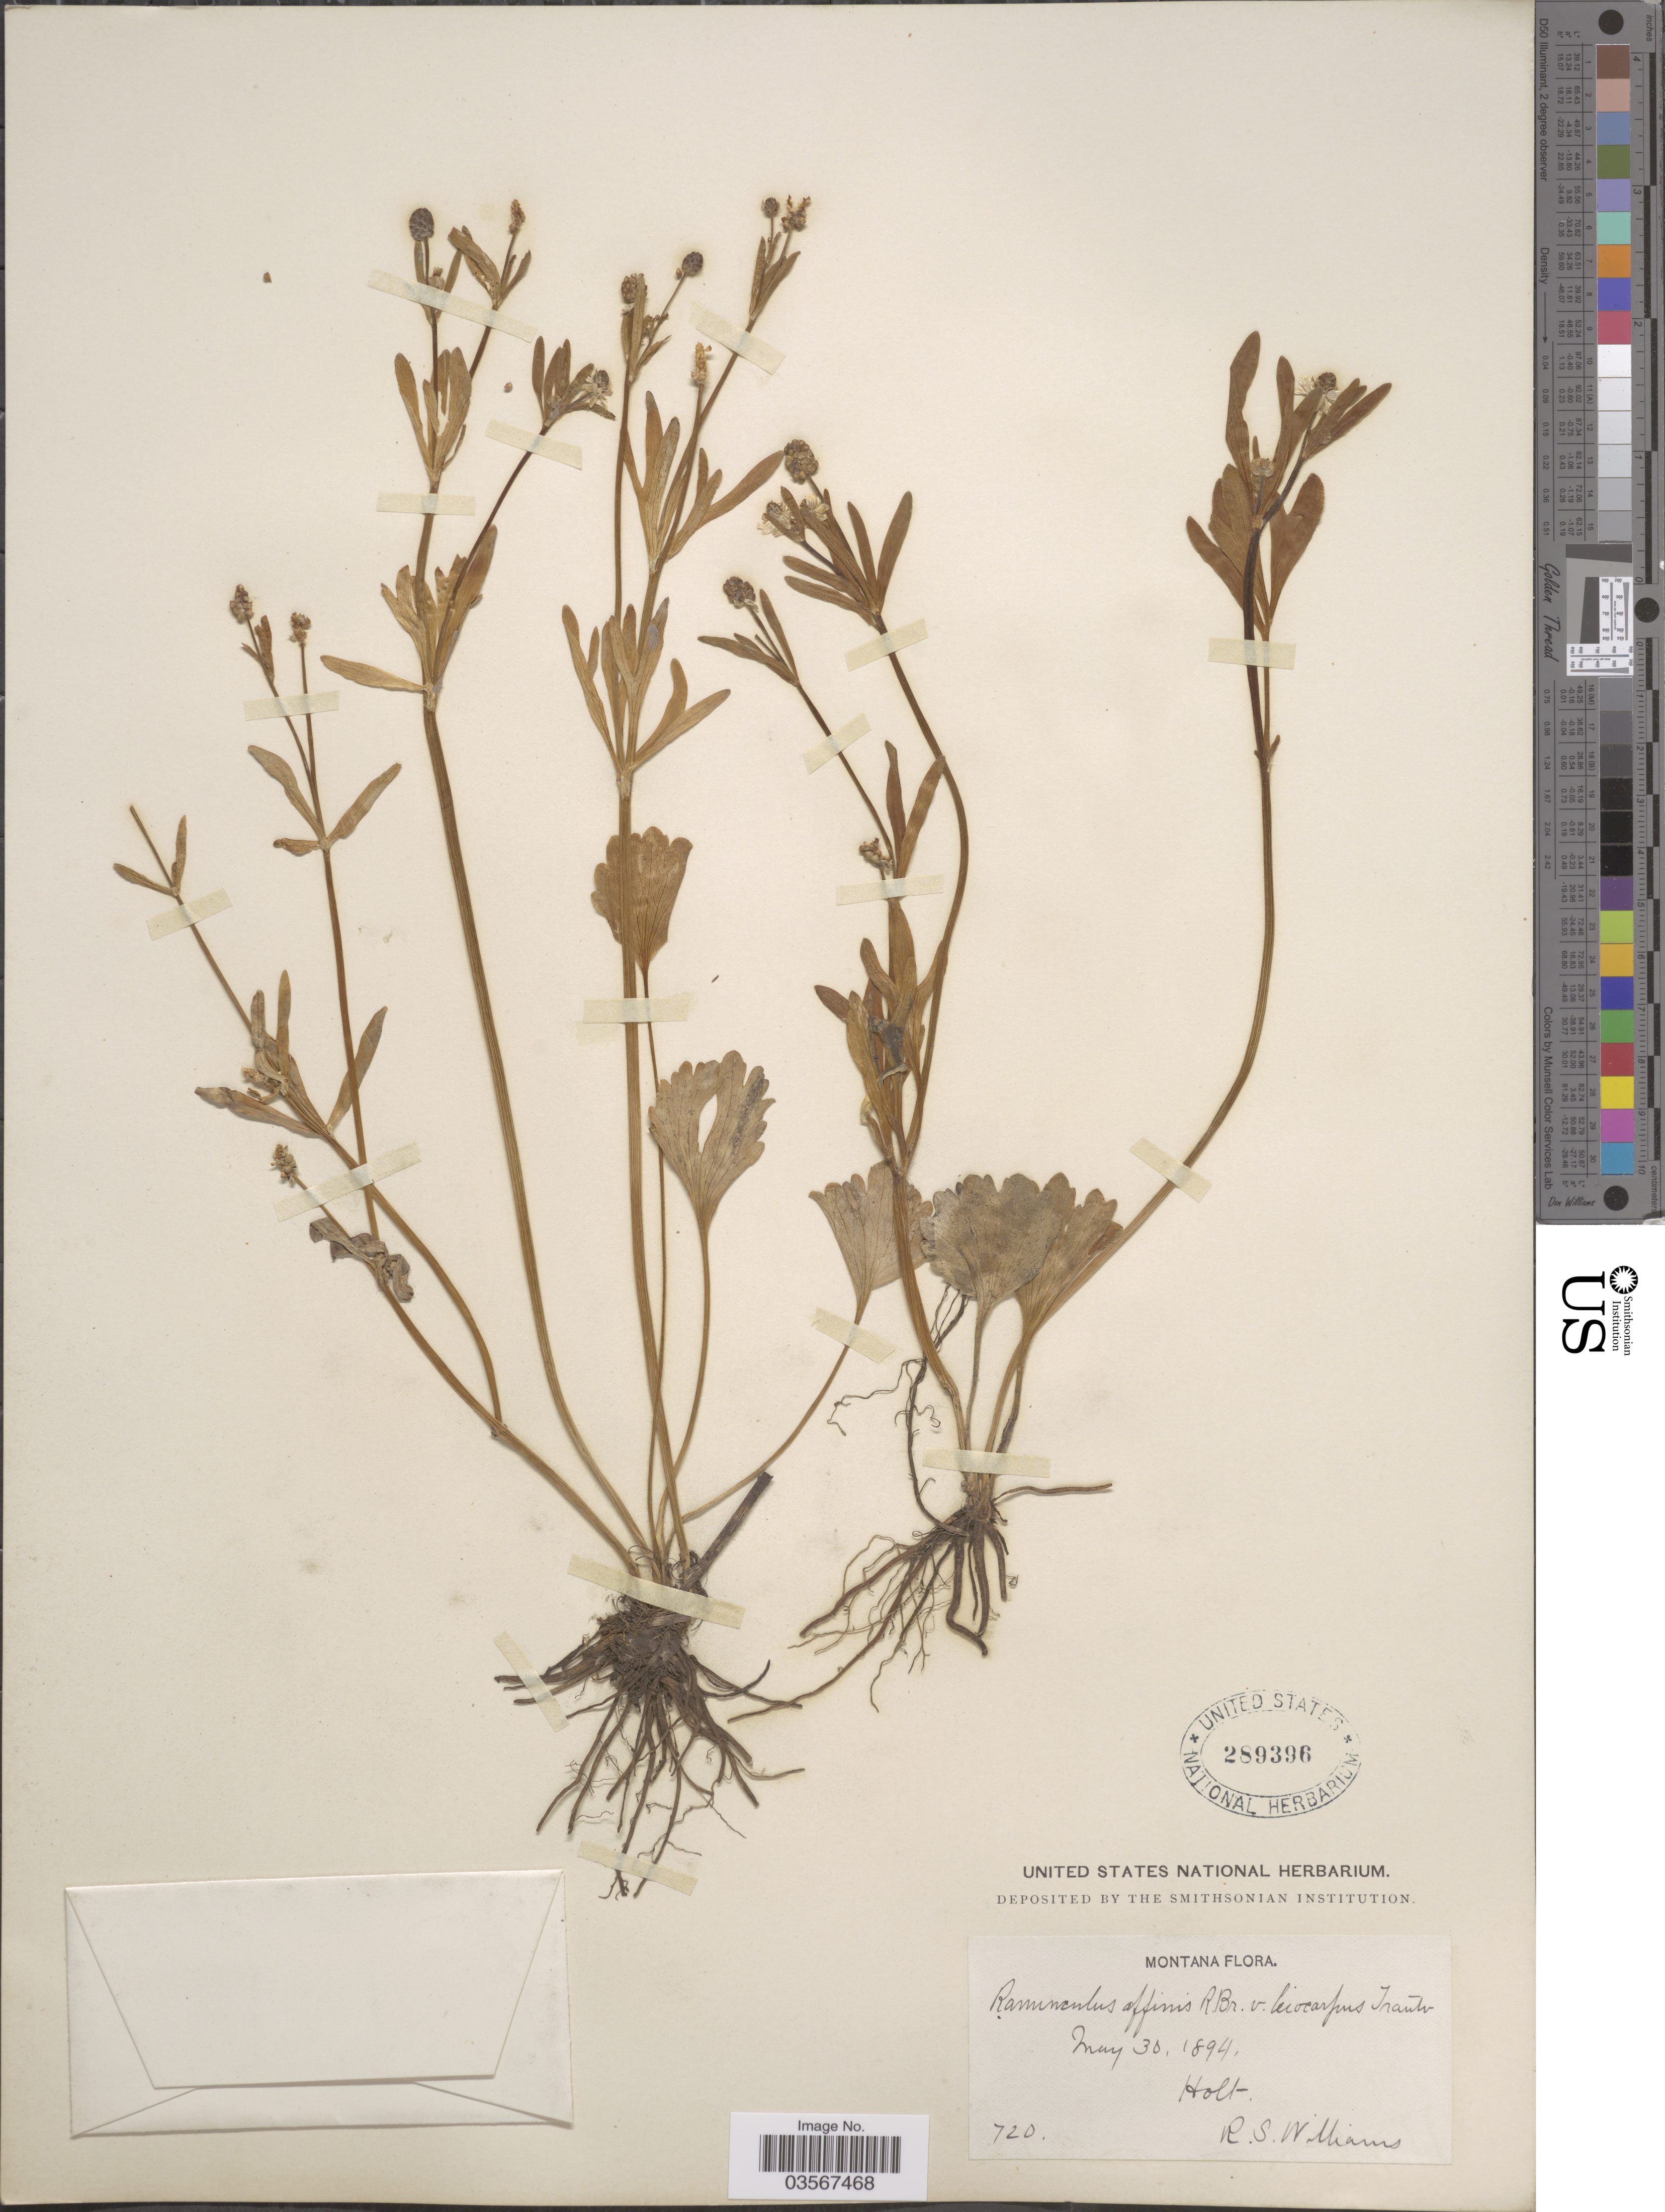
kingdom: Plantae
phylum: Tracheophyta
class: Magnoliopsida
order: Ranunculales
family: Ranunculaceae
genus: Ranunculus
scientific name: Ranunculus inamoenus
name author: Greene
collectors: R. S. Williams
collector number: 720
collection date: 1894-05-30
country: United States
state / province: Montana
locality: Holt.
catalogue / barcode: US 289396